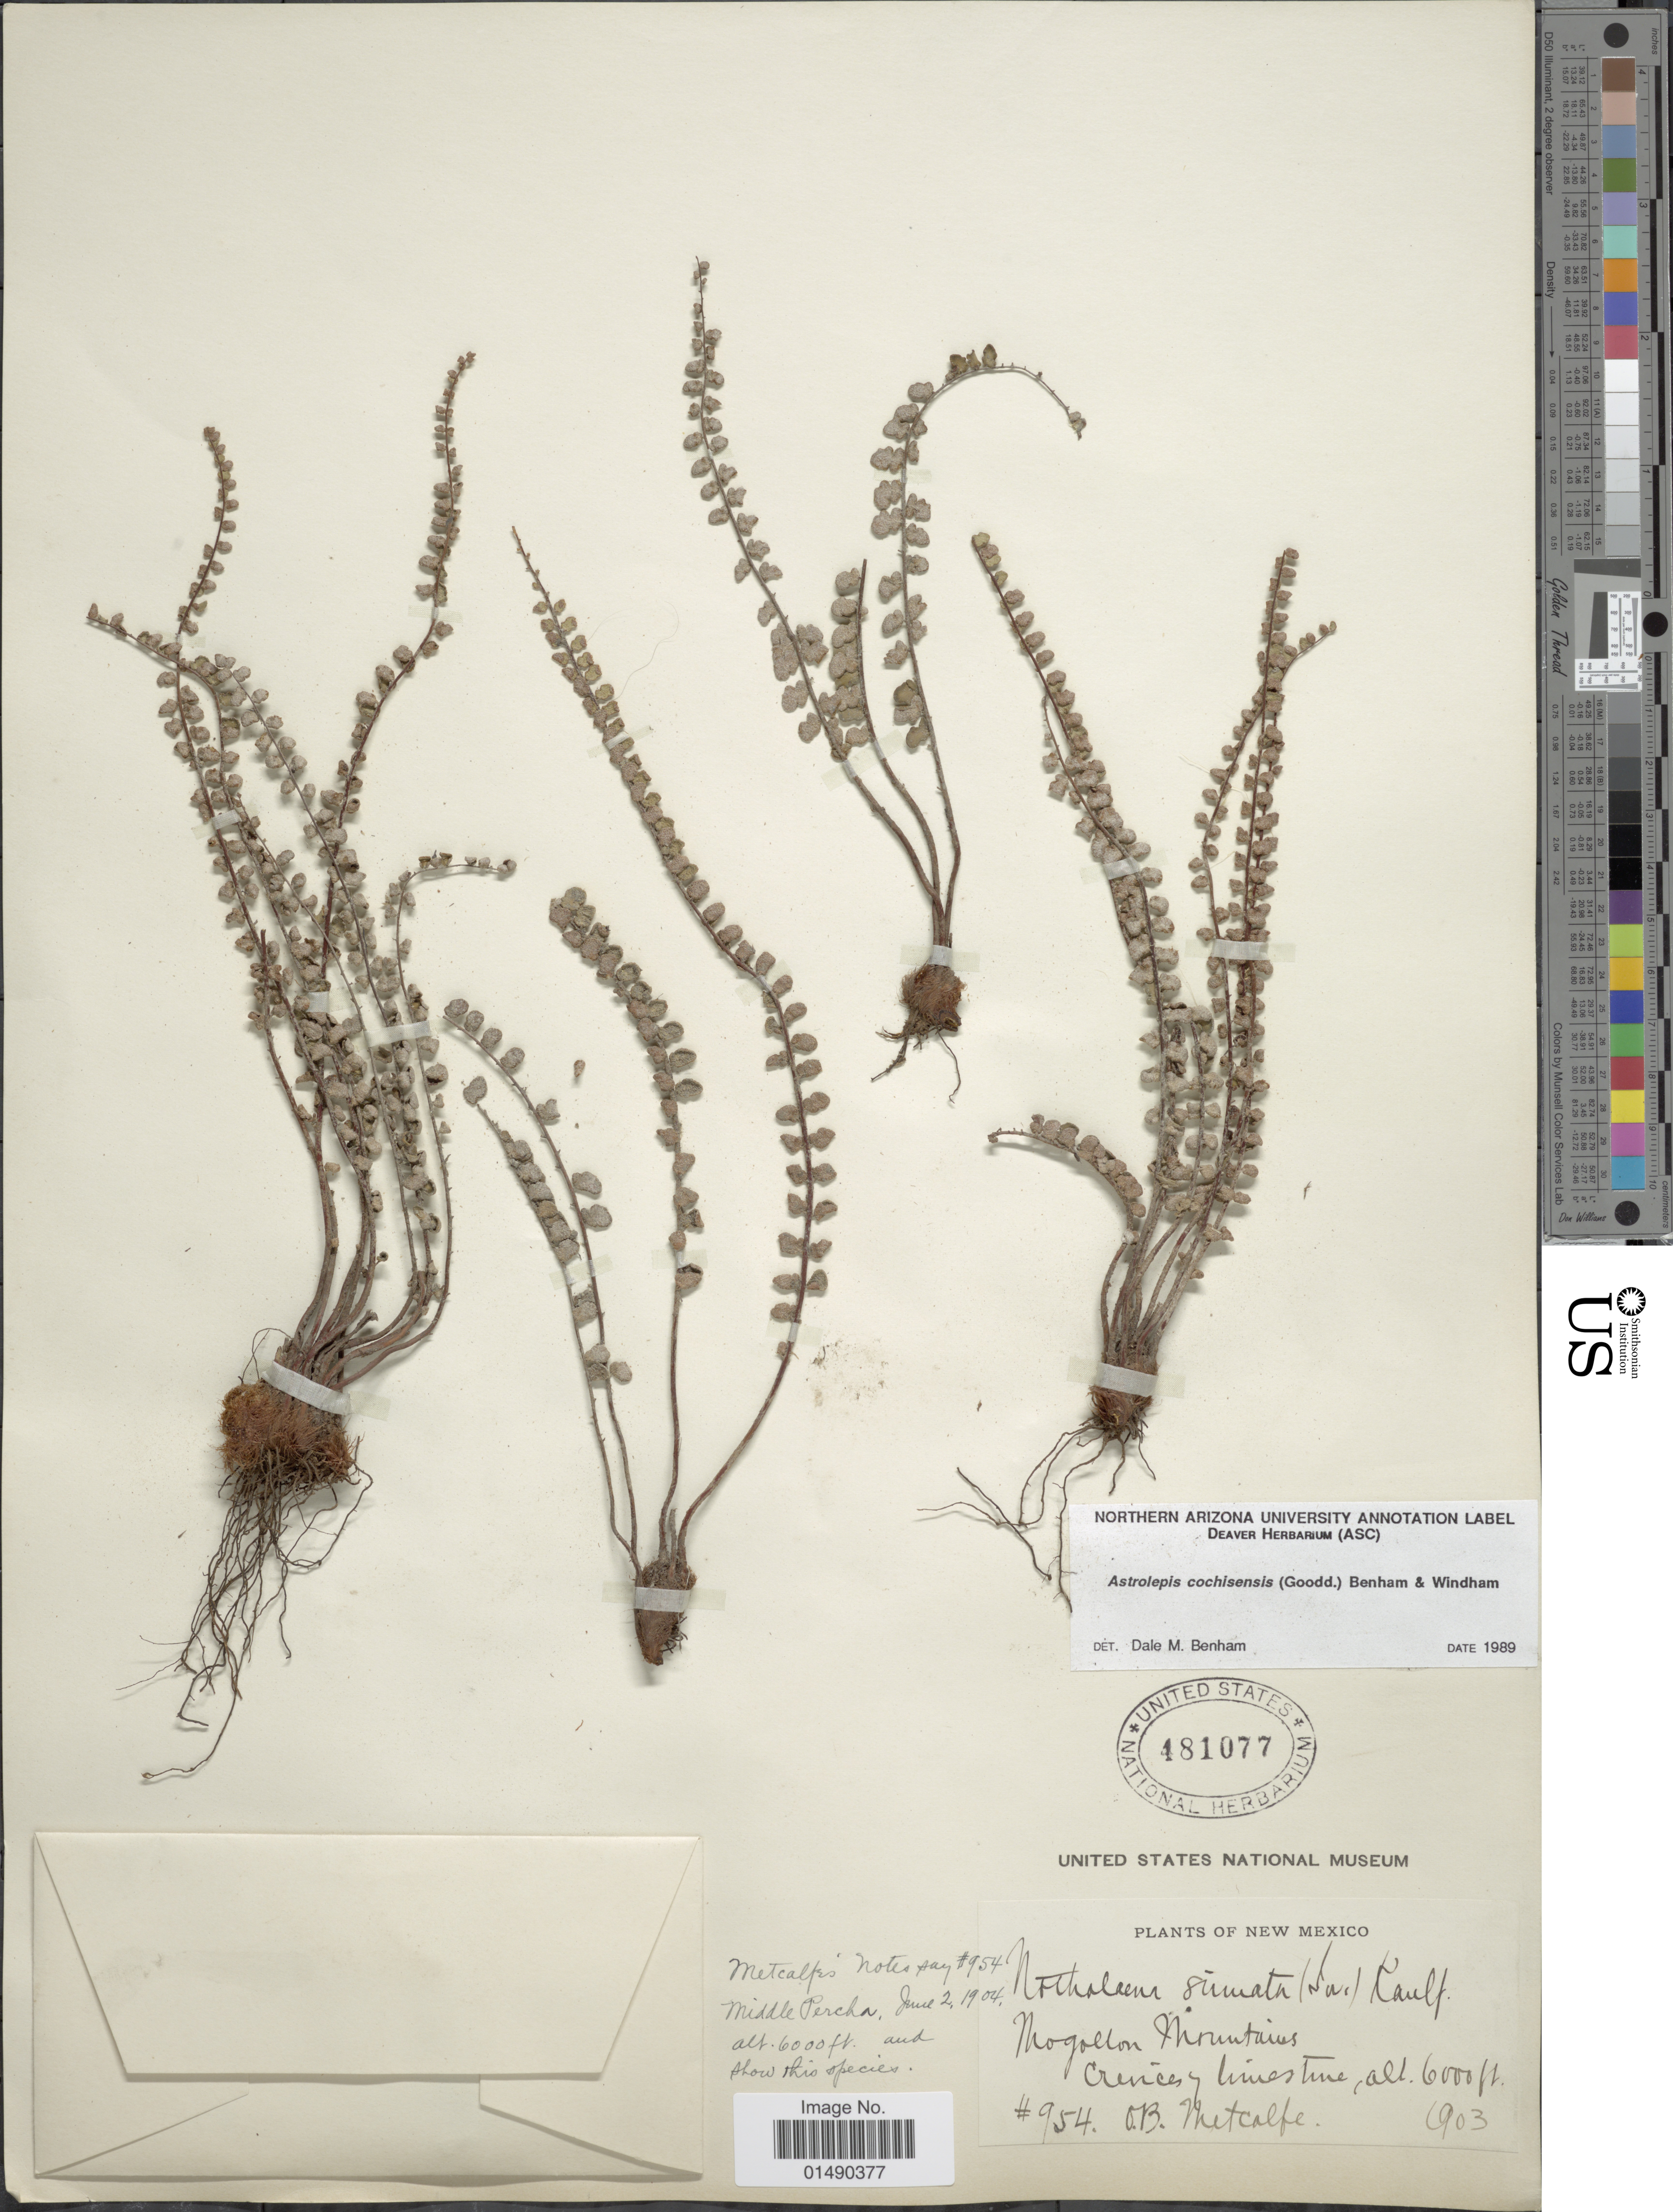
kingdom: Plantae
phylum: Tracheophyta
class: Polypodiopsida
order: Polypodiales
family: Pteridaceae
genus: Astrolepis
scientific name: Astrolepis cochisensis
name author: (C.O. Goodd.) D.M. Benham & Windham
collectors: O. B. Metcalfe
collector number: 954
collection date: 1903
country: United States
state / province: New Mexico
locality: Mogollon Mountains, Crevices + limestone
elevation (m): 1829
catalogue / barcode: US 481077